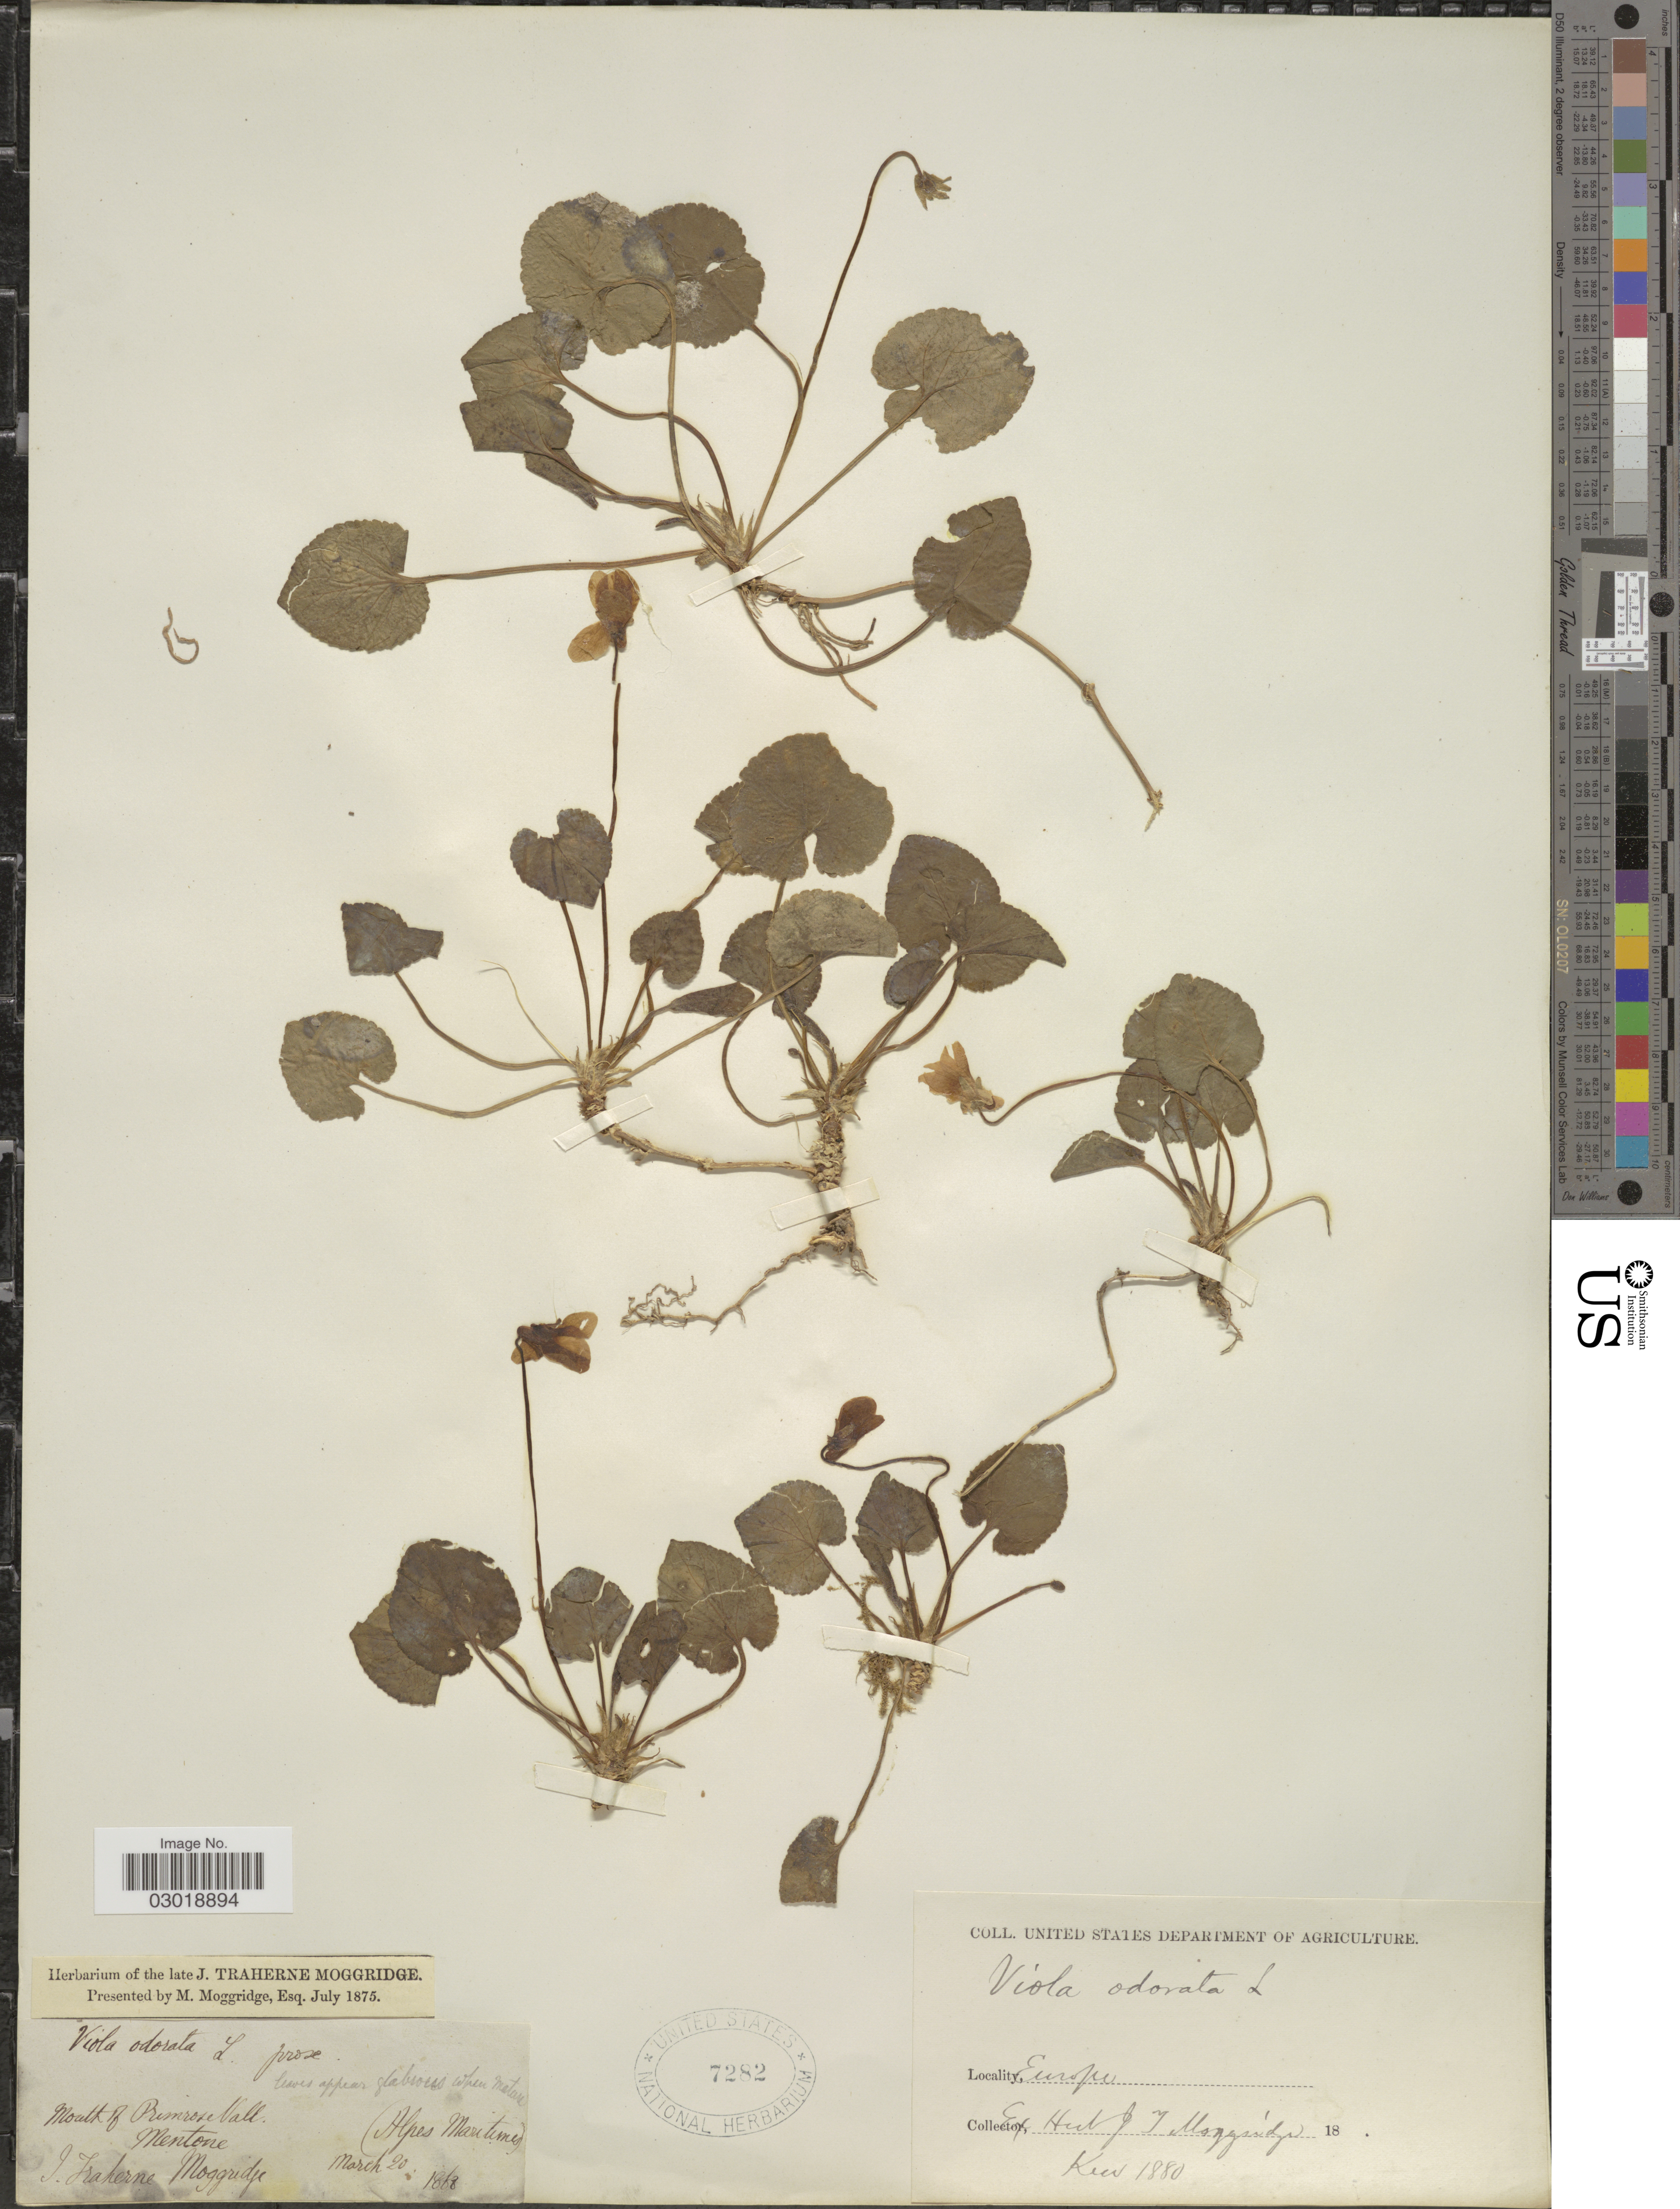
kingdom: Plantae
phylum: Tracheophyta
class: Magnoliopsida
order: Malpighiales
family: Violaceae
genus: Viola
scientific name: Viola odorata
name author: L.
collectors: J. T. Moggridge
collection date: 1868-03-20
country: France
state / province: Provence-Alpes-Côte d'Azur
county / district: Alpes-Maritimes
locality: Europe. Mouth of Primrose Vall. Mentone. (Alpes Maritimes).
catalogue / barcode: US 7282